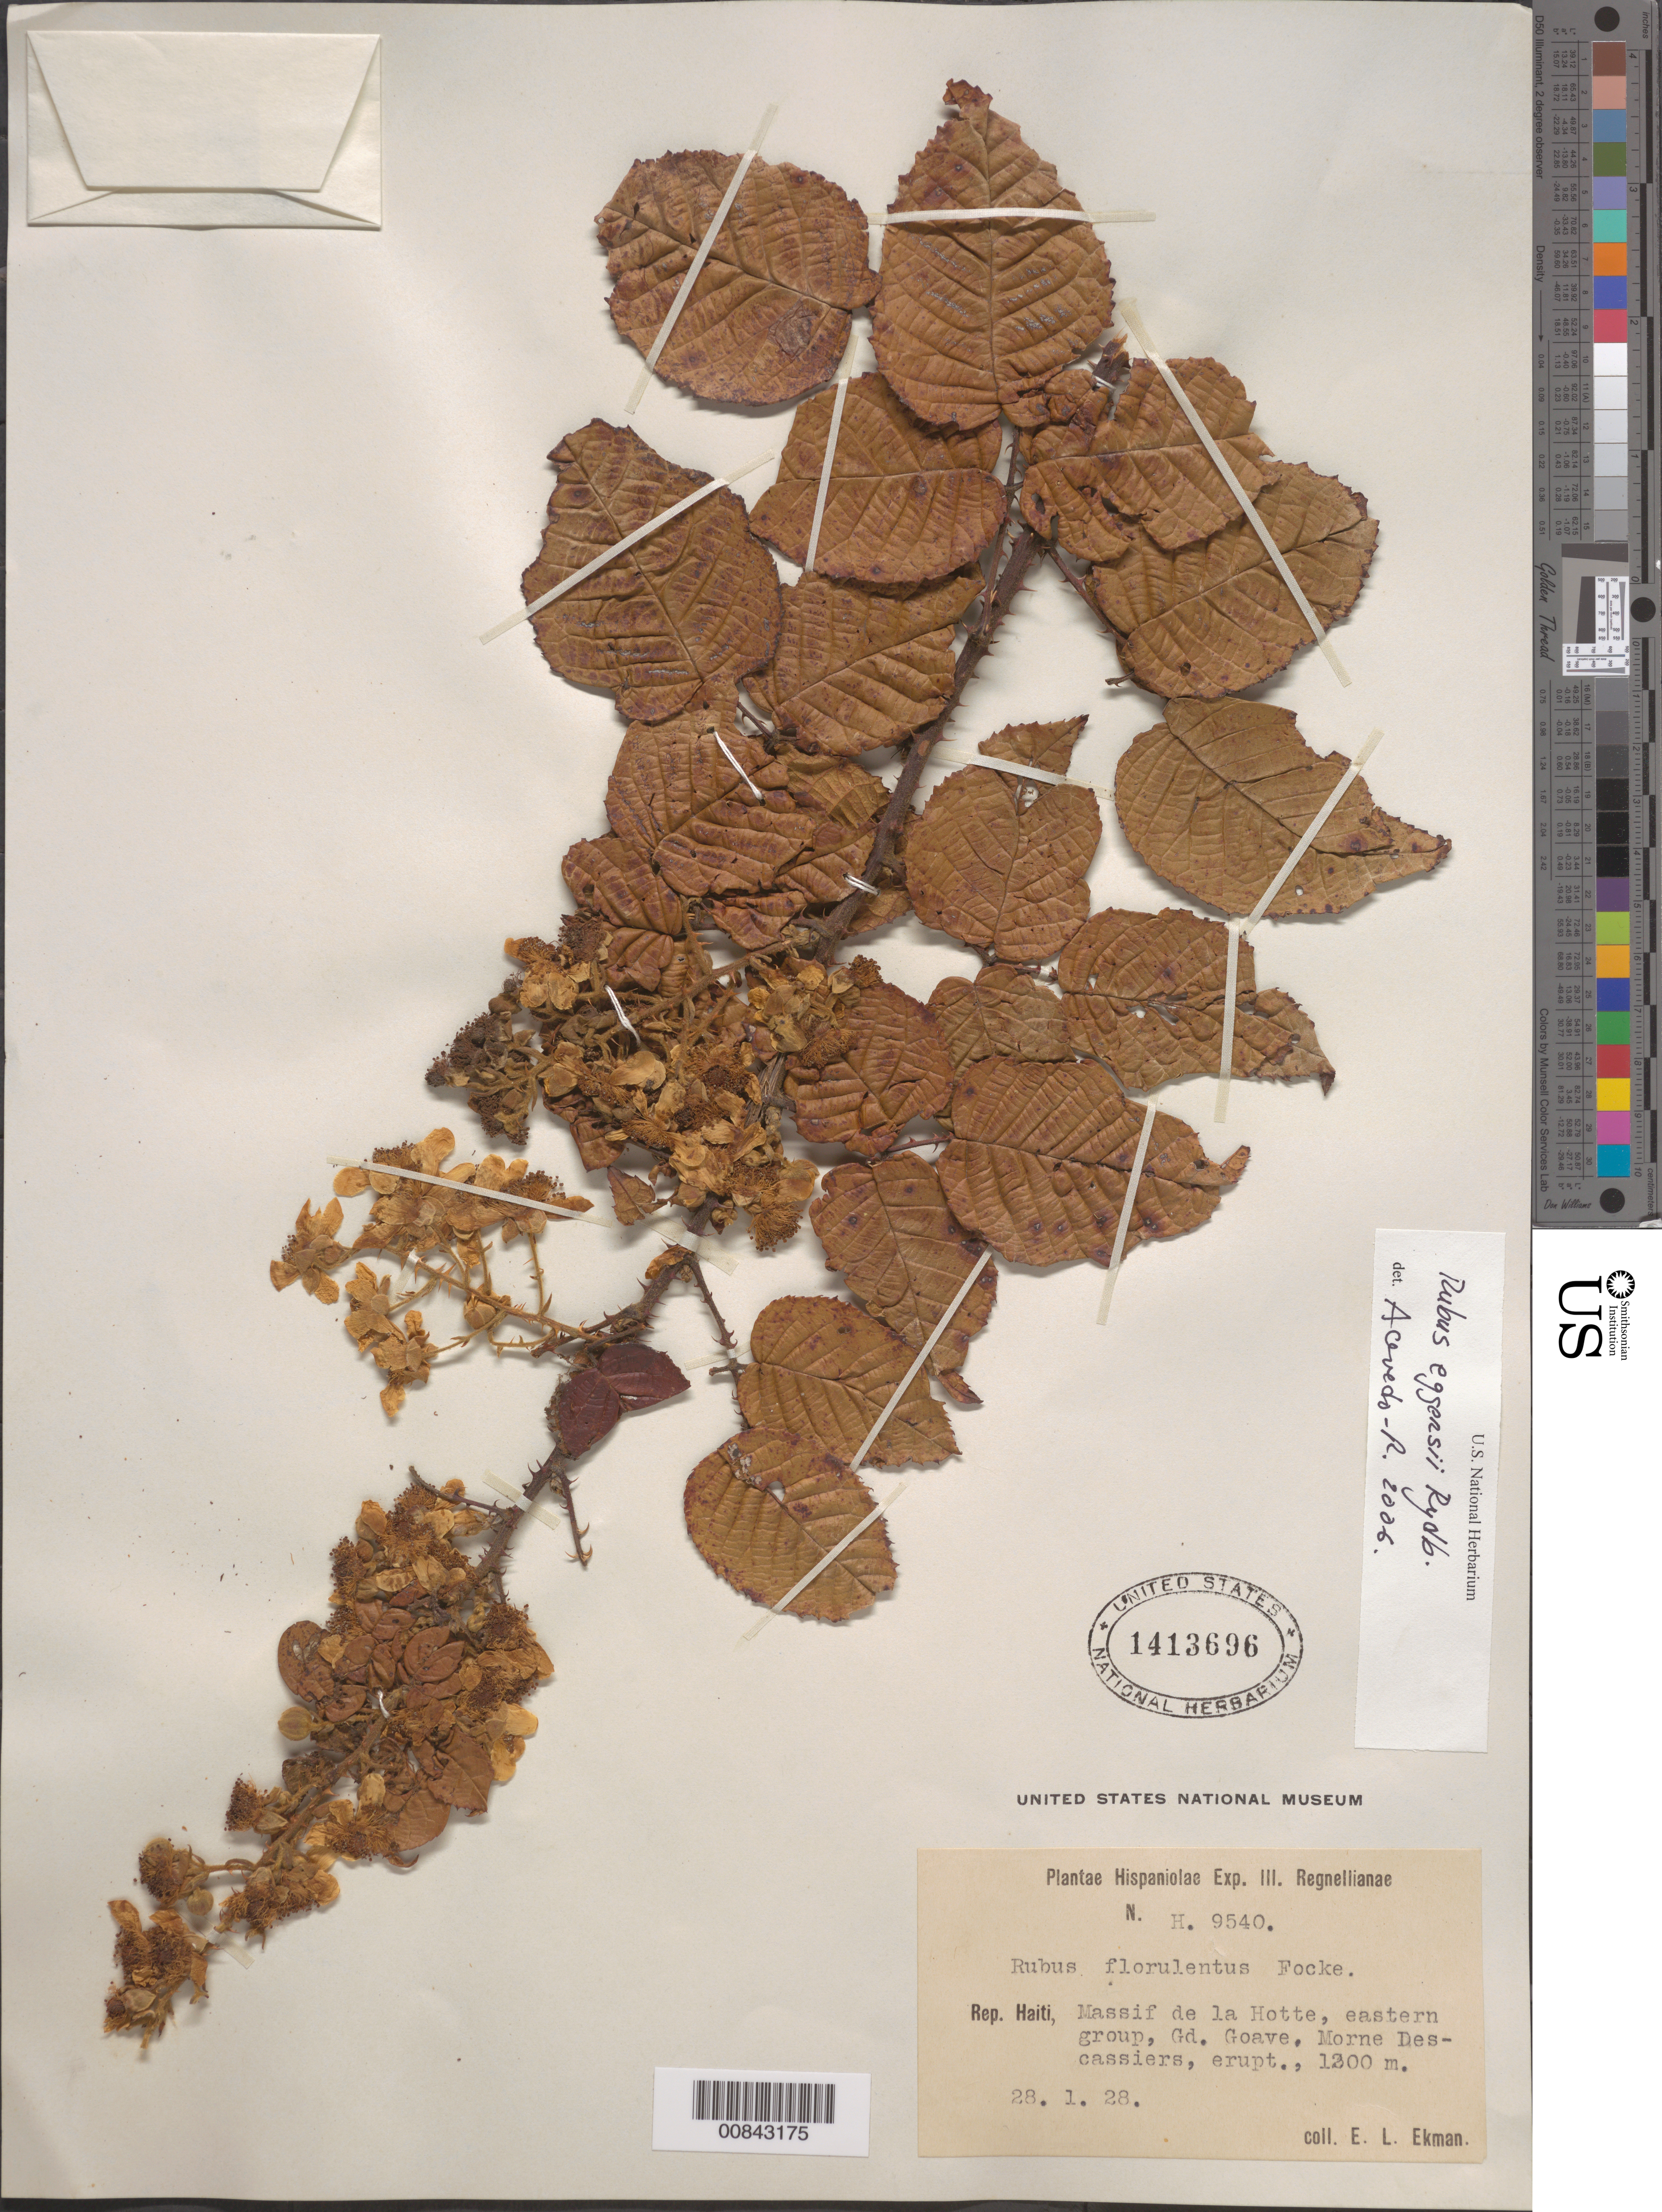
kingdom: Plantae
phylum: Tracheophyta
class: Magnoliopsida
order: Rosales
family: Rosaceae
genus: Rubus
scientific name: Rubus eggersii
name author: Rydb.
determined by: Acevedo-Rodríguez, P., (BOT), Smithsonian Institution - National Museum of Natural History (UNITED STATES)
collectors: E. L. Ekman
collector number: H 9540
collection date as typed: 28 Jan 1928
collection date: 1928-01-28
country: Haiti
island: Hispaniola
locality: Massif de la Hotte, eastern group, Gd. Goave, Morne Descassiers, erupt.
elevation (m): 1200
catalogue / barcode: US 1413696